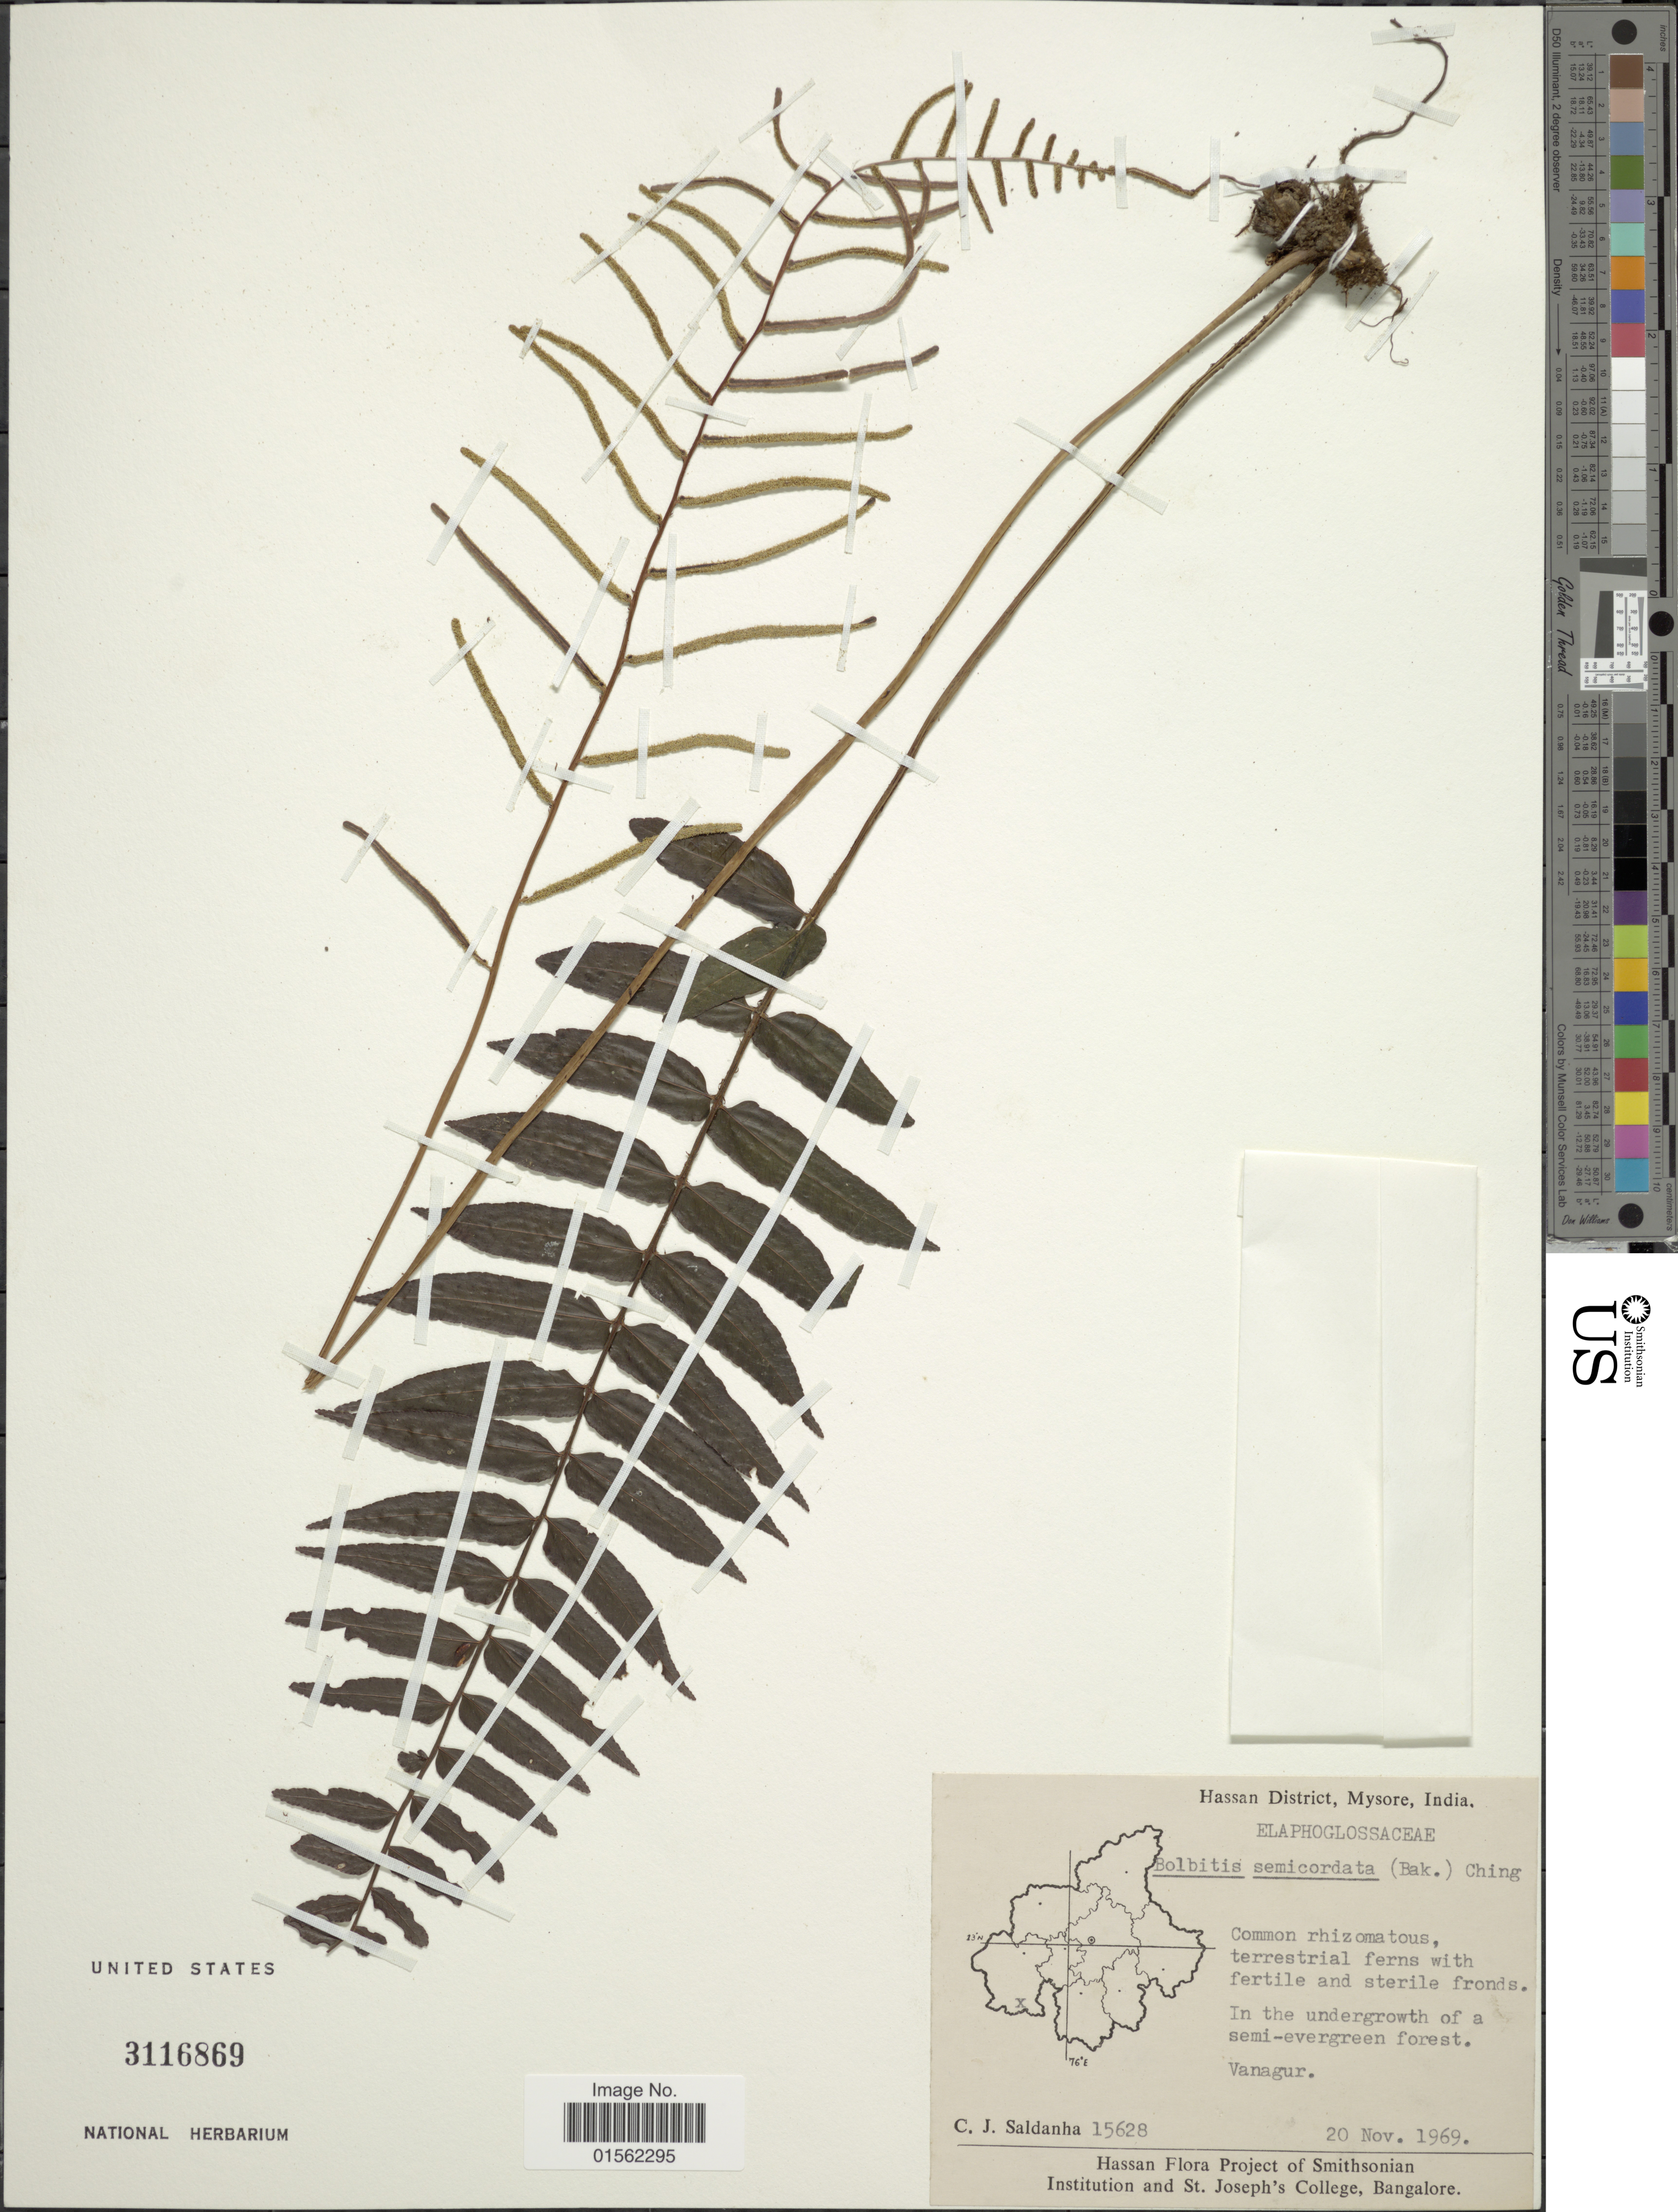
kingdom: Plantae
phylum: Tracheophyta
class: Polypodiopsida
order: Polypodiales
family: Dryopteridaceae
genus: Bolbitis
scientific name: Bolbitis semicordata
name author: (Baker) Ching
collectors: C. J. Saldanha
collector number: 15628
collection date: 1969-11-20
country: India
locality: Hassan District, Mysore, in the undergrowth of a semi-evergreen forest, Vanagur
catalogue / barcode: US 3116869